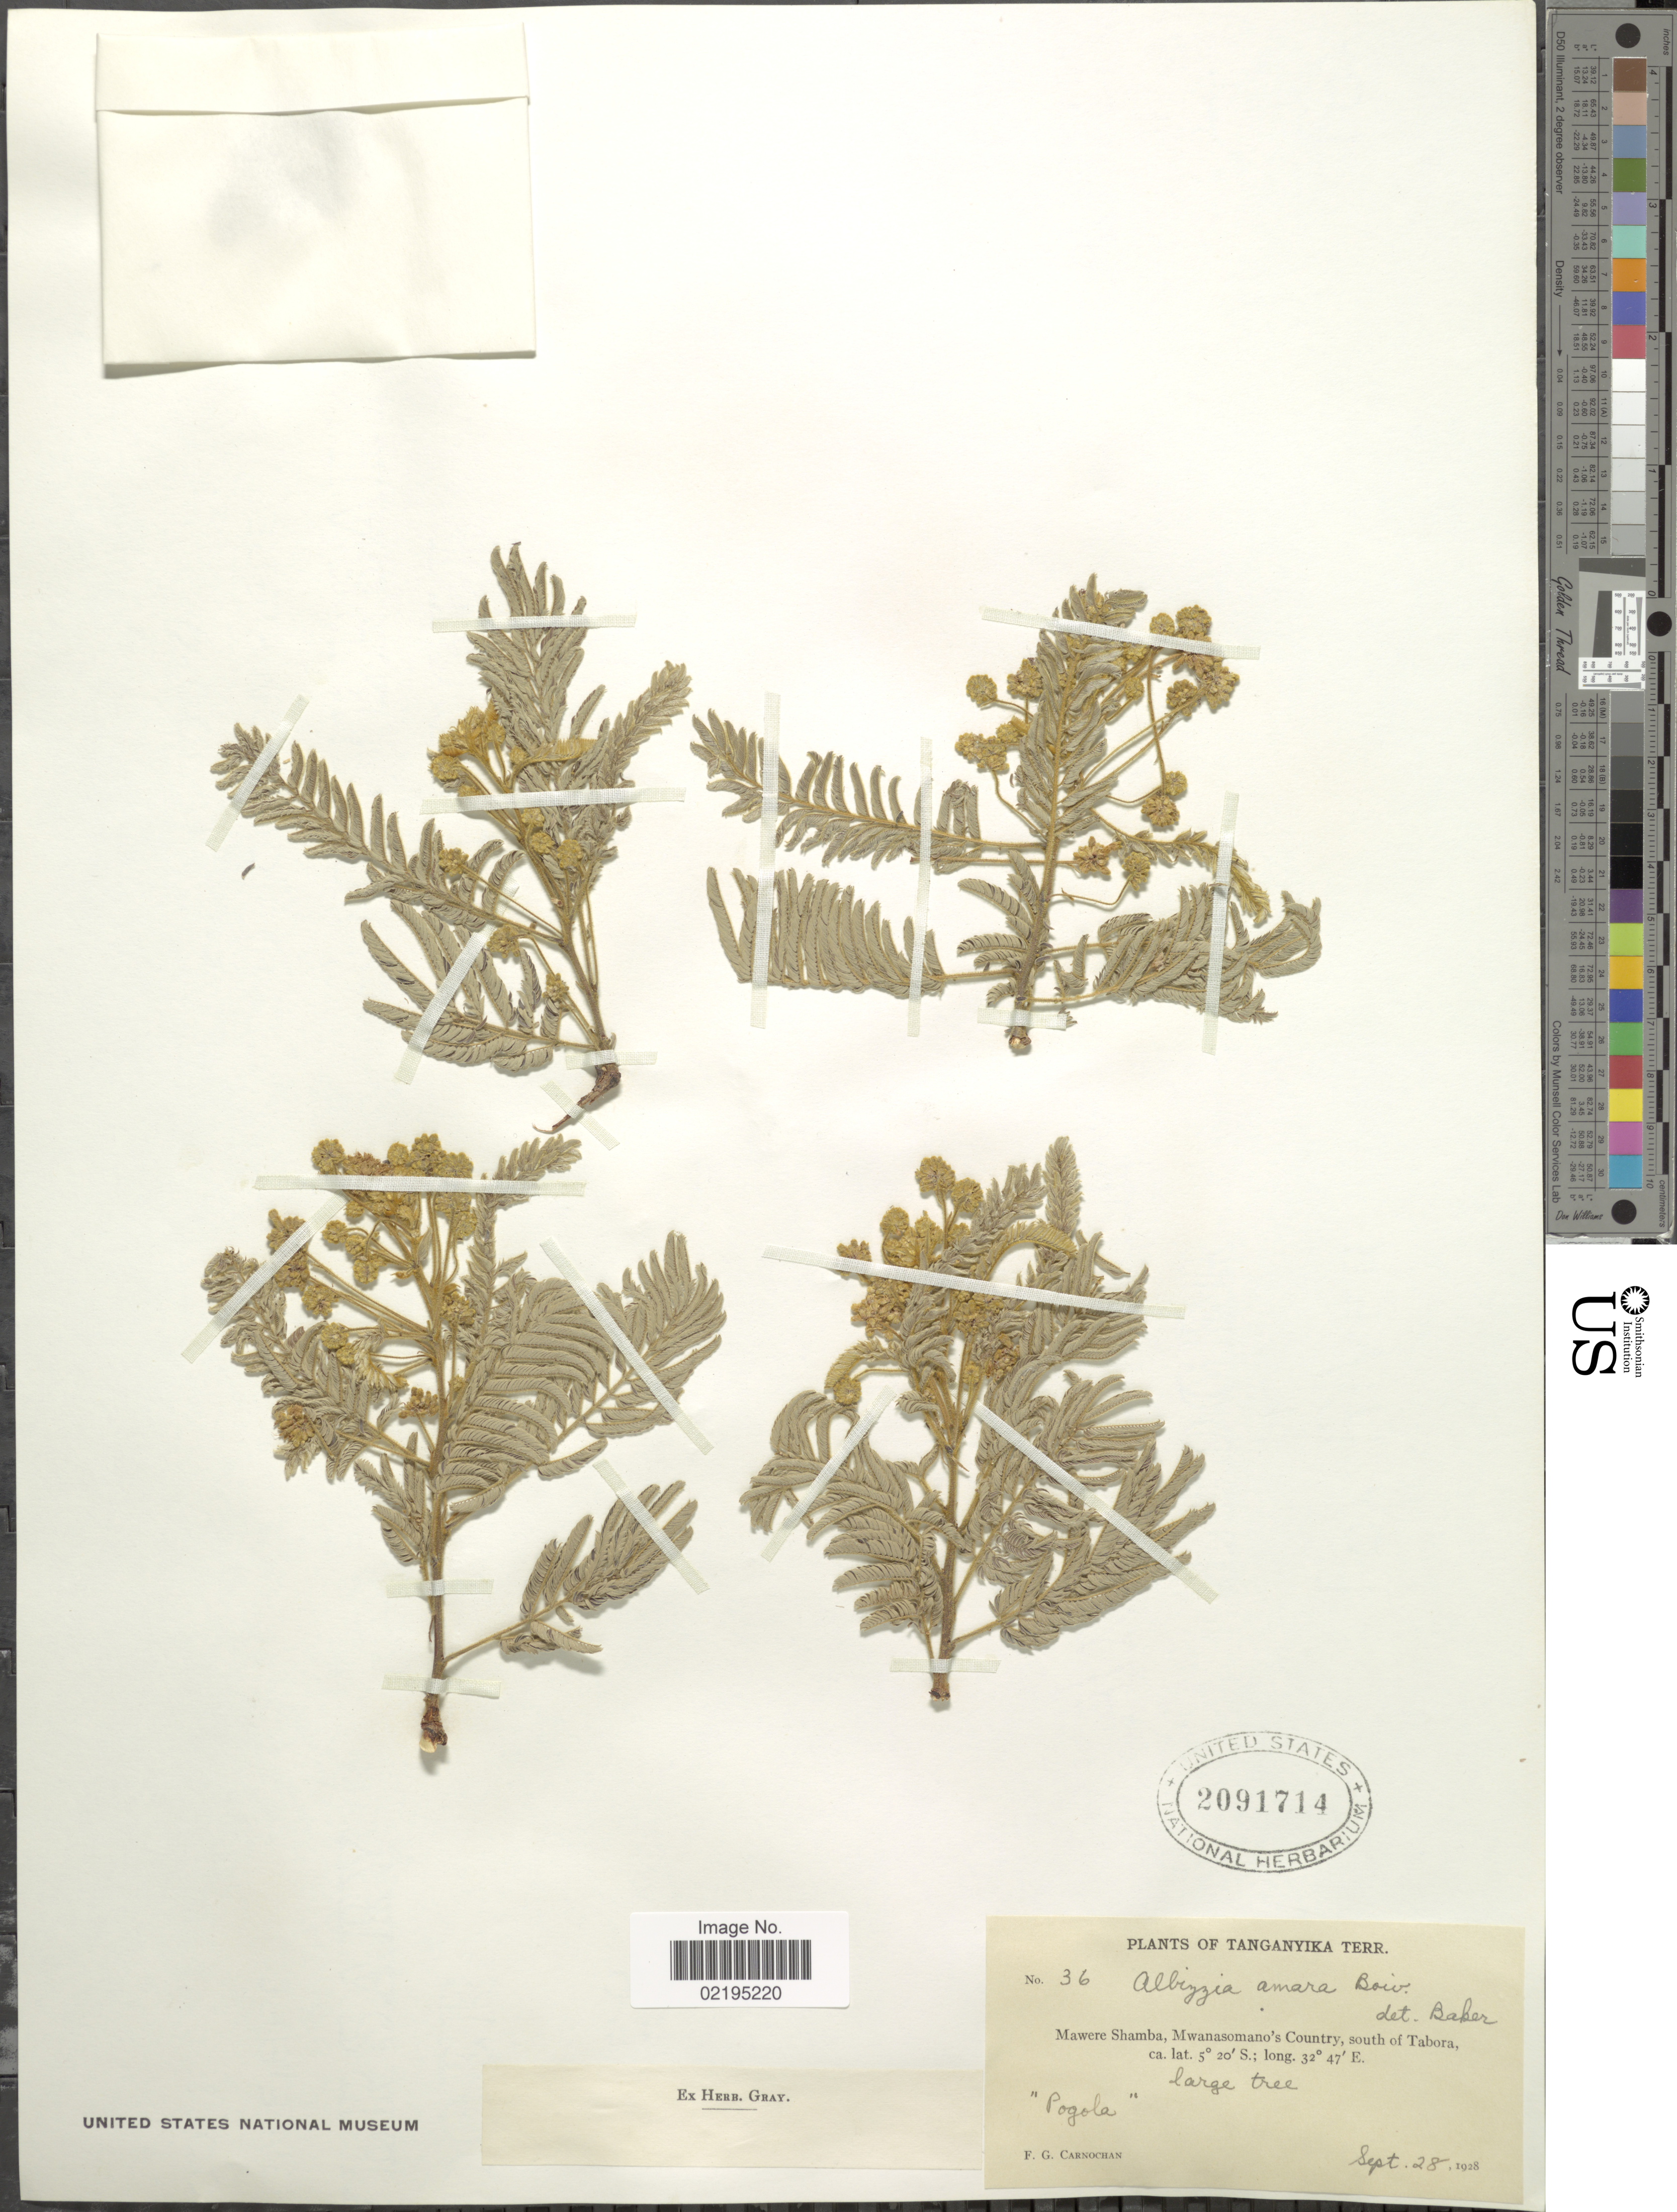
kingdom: Plantae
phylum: Tracheophyta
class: Magnoliopsida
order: Fabales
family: Fabaceae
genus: Albizia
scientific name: Albizia amara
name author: (Roxb.) Boivin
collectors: F. Carnochan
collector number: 36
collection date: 1928-09-28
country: Tanzania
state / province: Tabora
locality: Tanganyika Terr. Maware Shamba, Mwanasomano's Country, south of Tabora, "Pogola"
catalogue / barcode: US 2091714